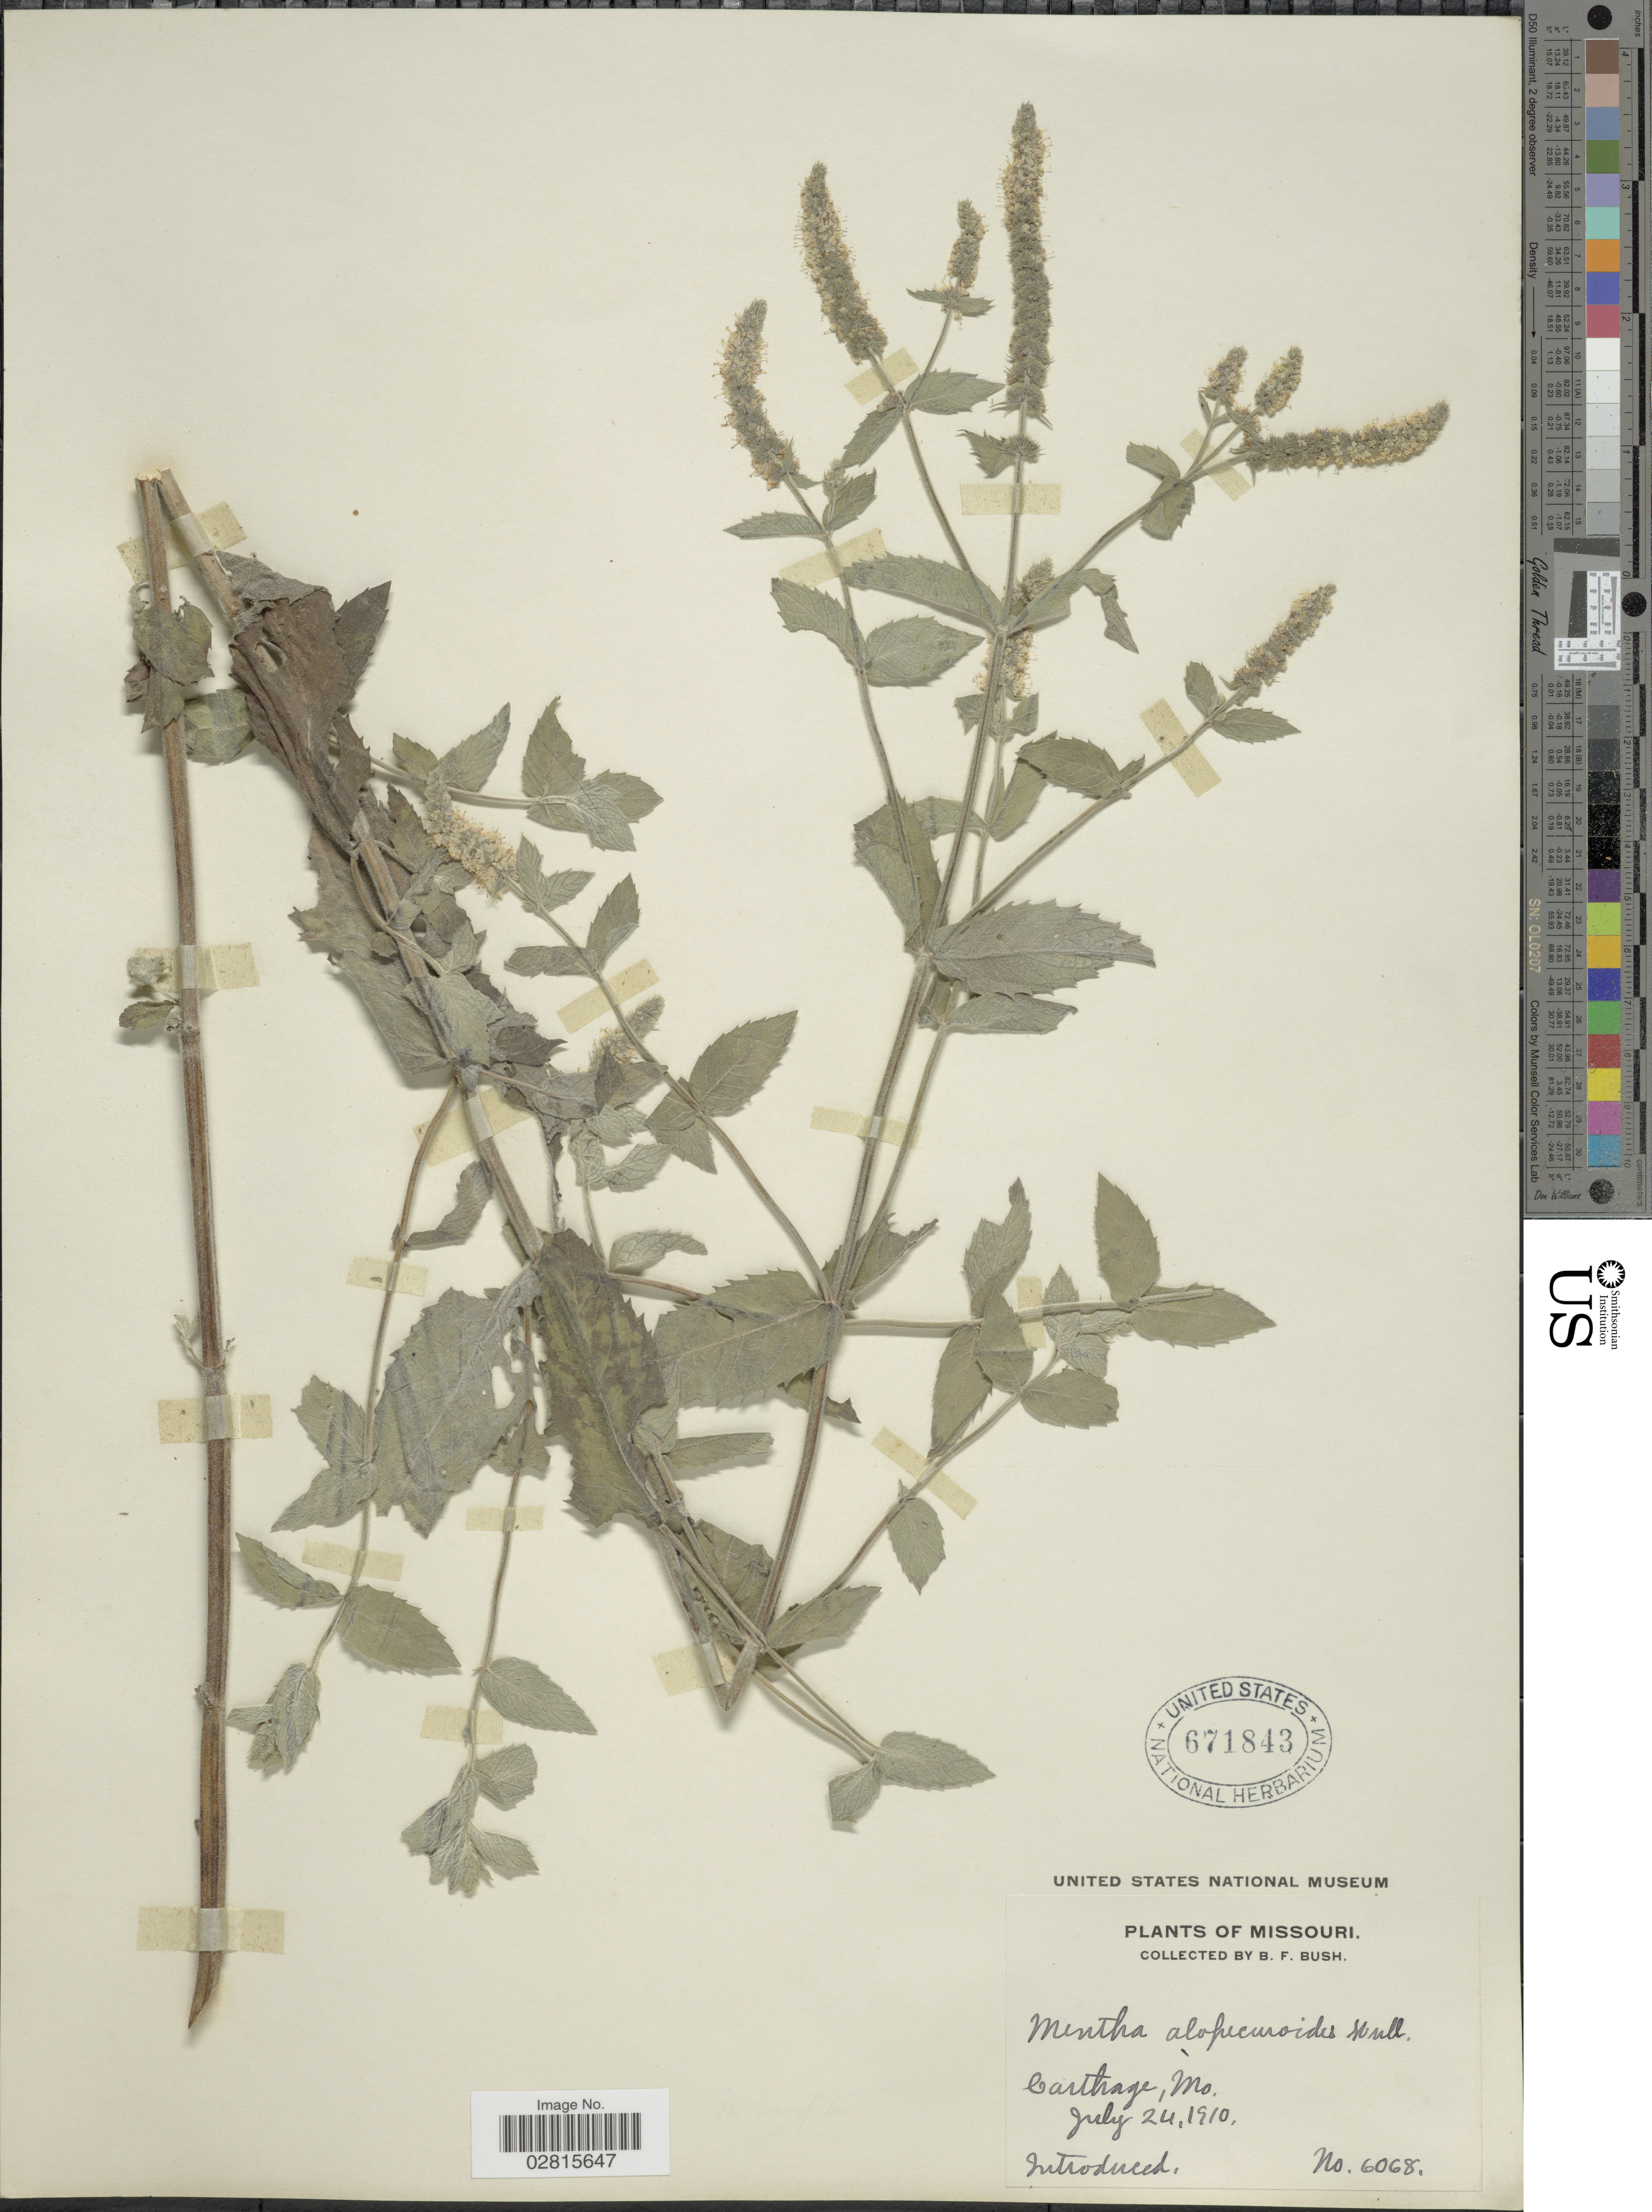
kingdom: Plantae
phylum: Tracheophyta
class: Magnoliopsida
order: Lamiales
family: Lamiaceae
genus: Mentha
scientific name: Mentha longifolia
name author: (L.) L.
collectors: B. F. Bush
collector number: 6068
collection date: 1910-07-24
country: United States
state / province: Missouri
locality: Carthage, Mo.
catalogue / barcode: US 671843